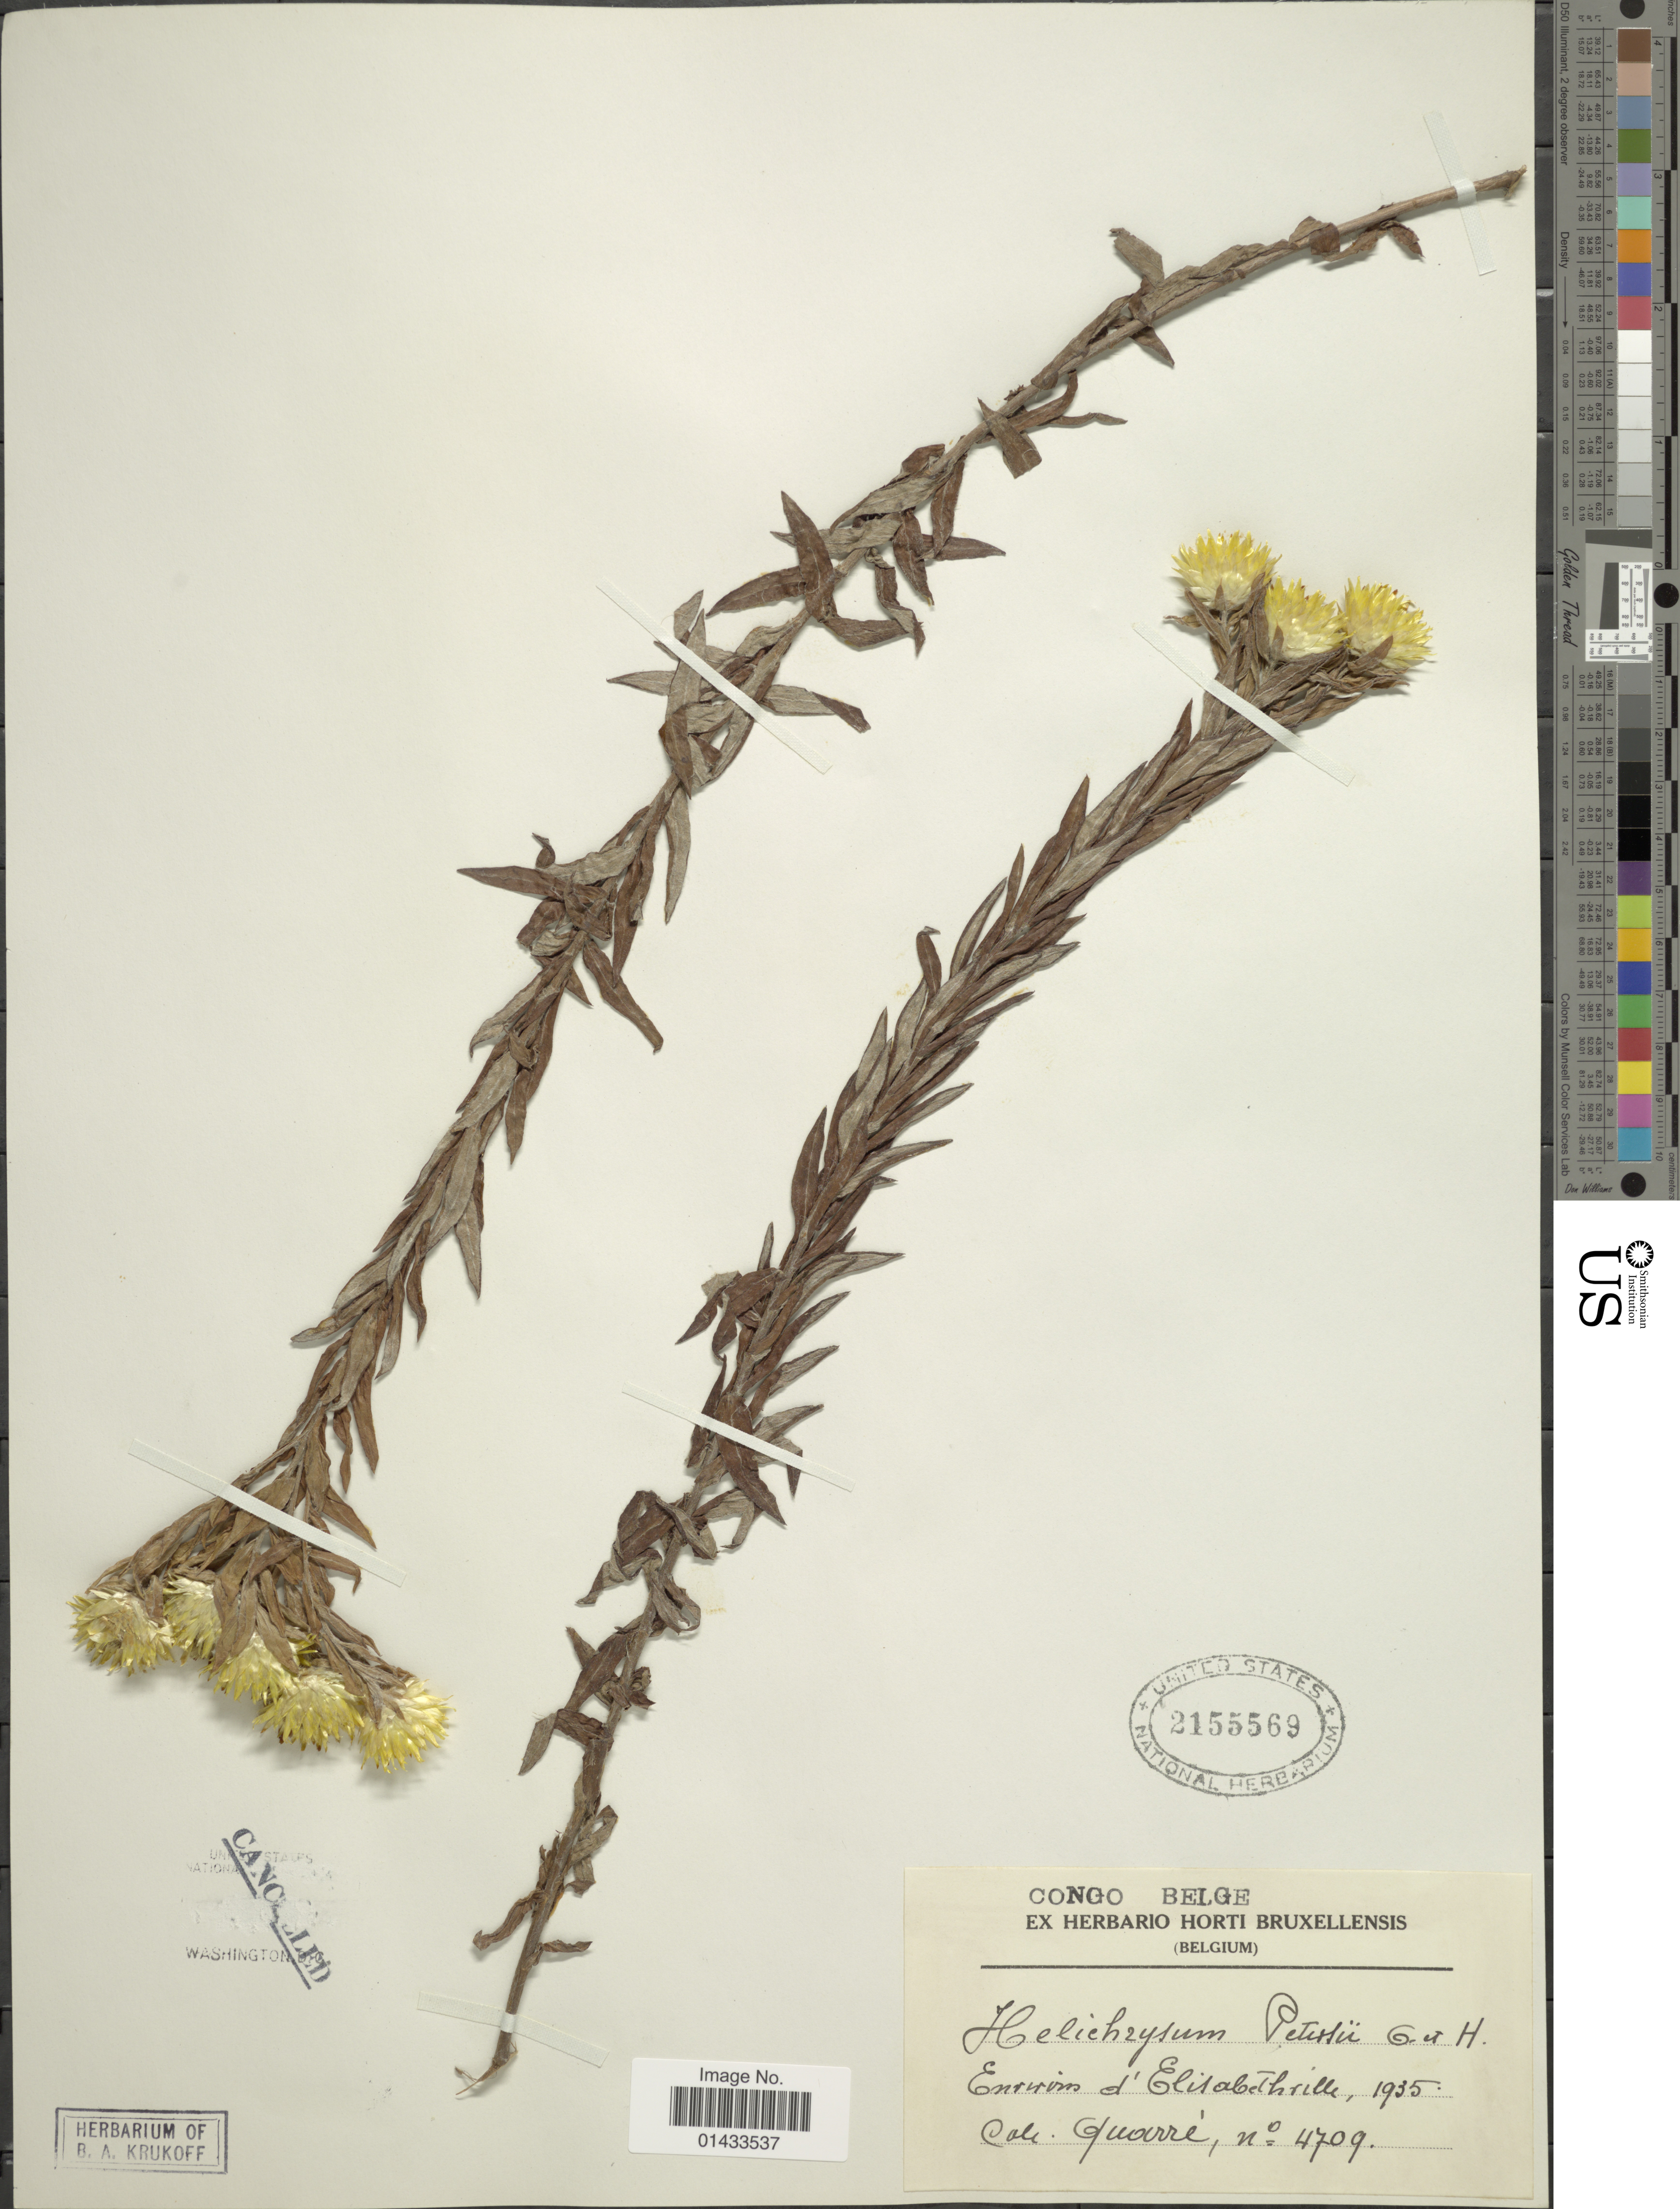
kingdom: Plantae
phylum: Tracheophyta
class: Magnoliopsida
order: Asterales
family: Asteraceae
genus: Helichrysum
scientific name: Helichrysum petersii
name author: Oliv. & Hiern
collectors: -. Quarre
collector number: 4709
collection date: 1935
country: Congo, Democratic Republic of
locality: Congo Belge, Environs d' Elisabethtille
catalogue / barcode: US 2155569